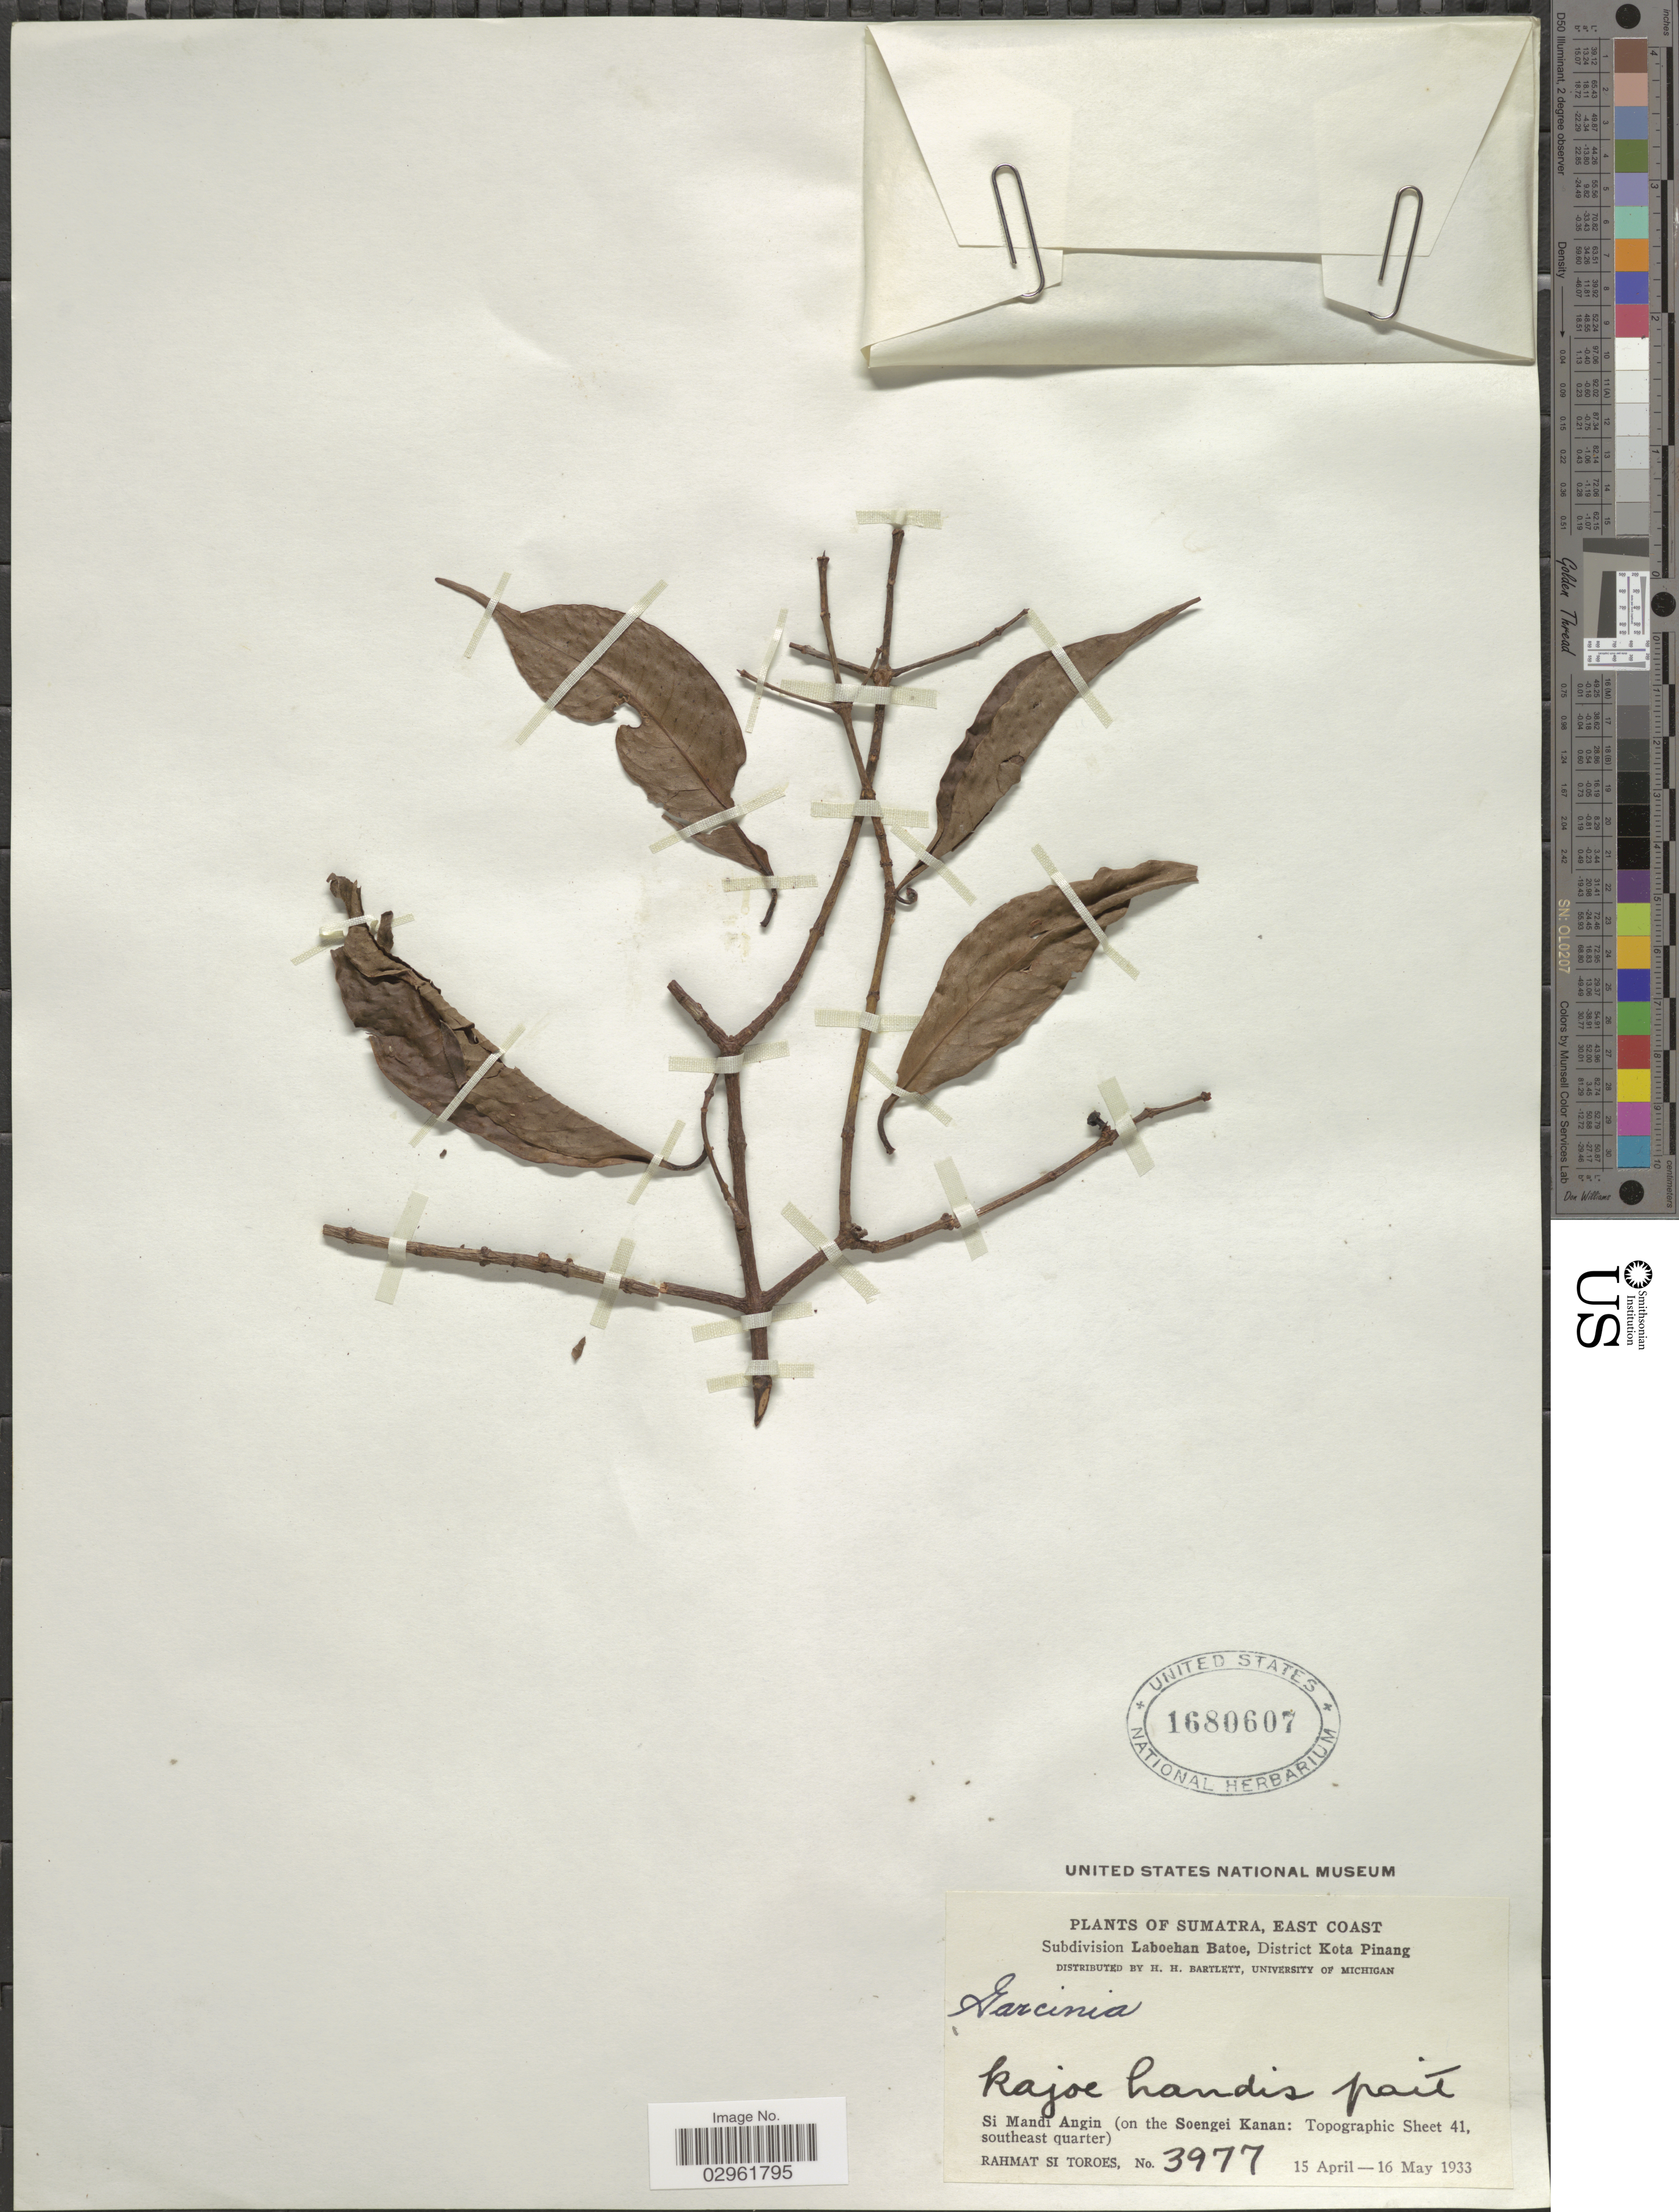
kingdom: Plantae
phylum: Tracheophyta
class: Magnoliopsida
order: Malpighiales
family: Clusiaceae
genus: Garcinia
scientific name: Garcinia sp.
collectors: Rahmat Si Boeea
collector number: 3977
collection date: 1933-04-15/1933-05-16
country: Indonesia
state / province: Sumatra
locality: East Coast, Subdivision Laboehan Batoe, District Kota Pinang, Si Mandi Angin (on the Soengei Kanan: Topographic Sheet 41, southeast quarter).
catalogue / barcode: US 1680607